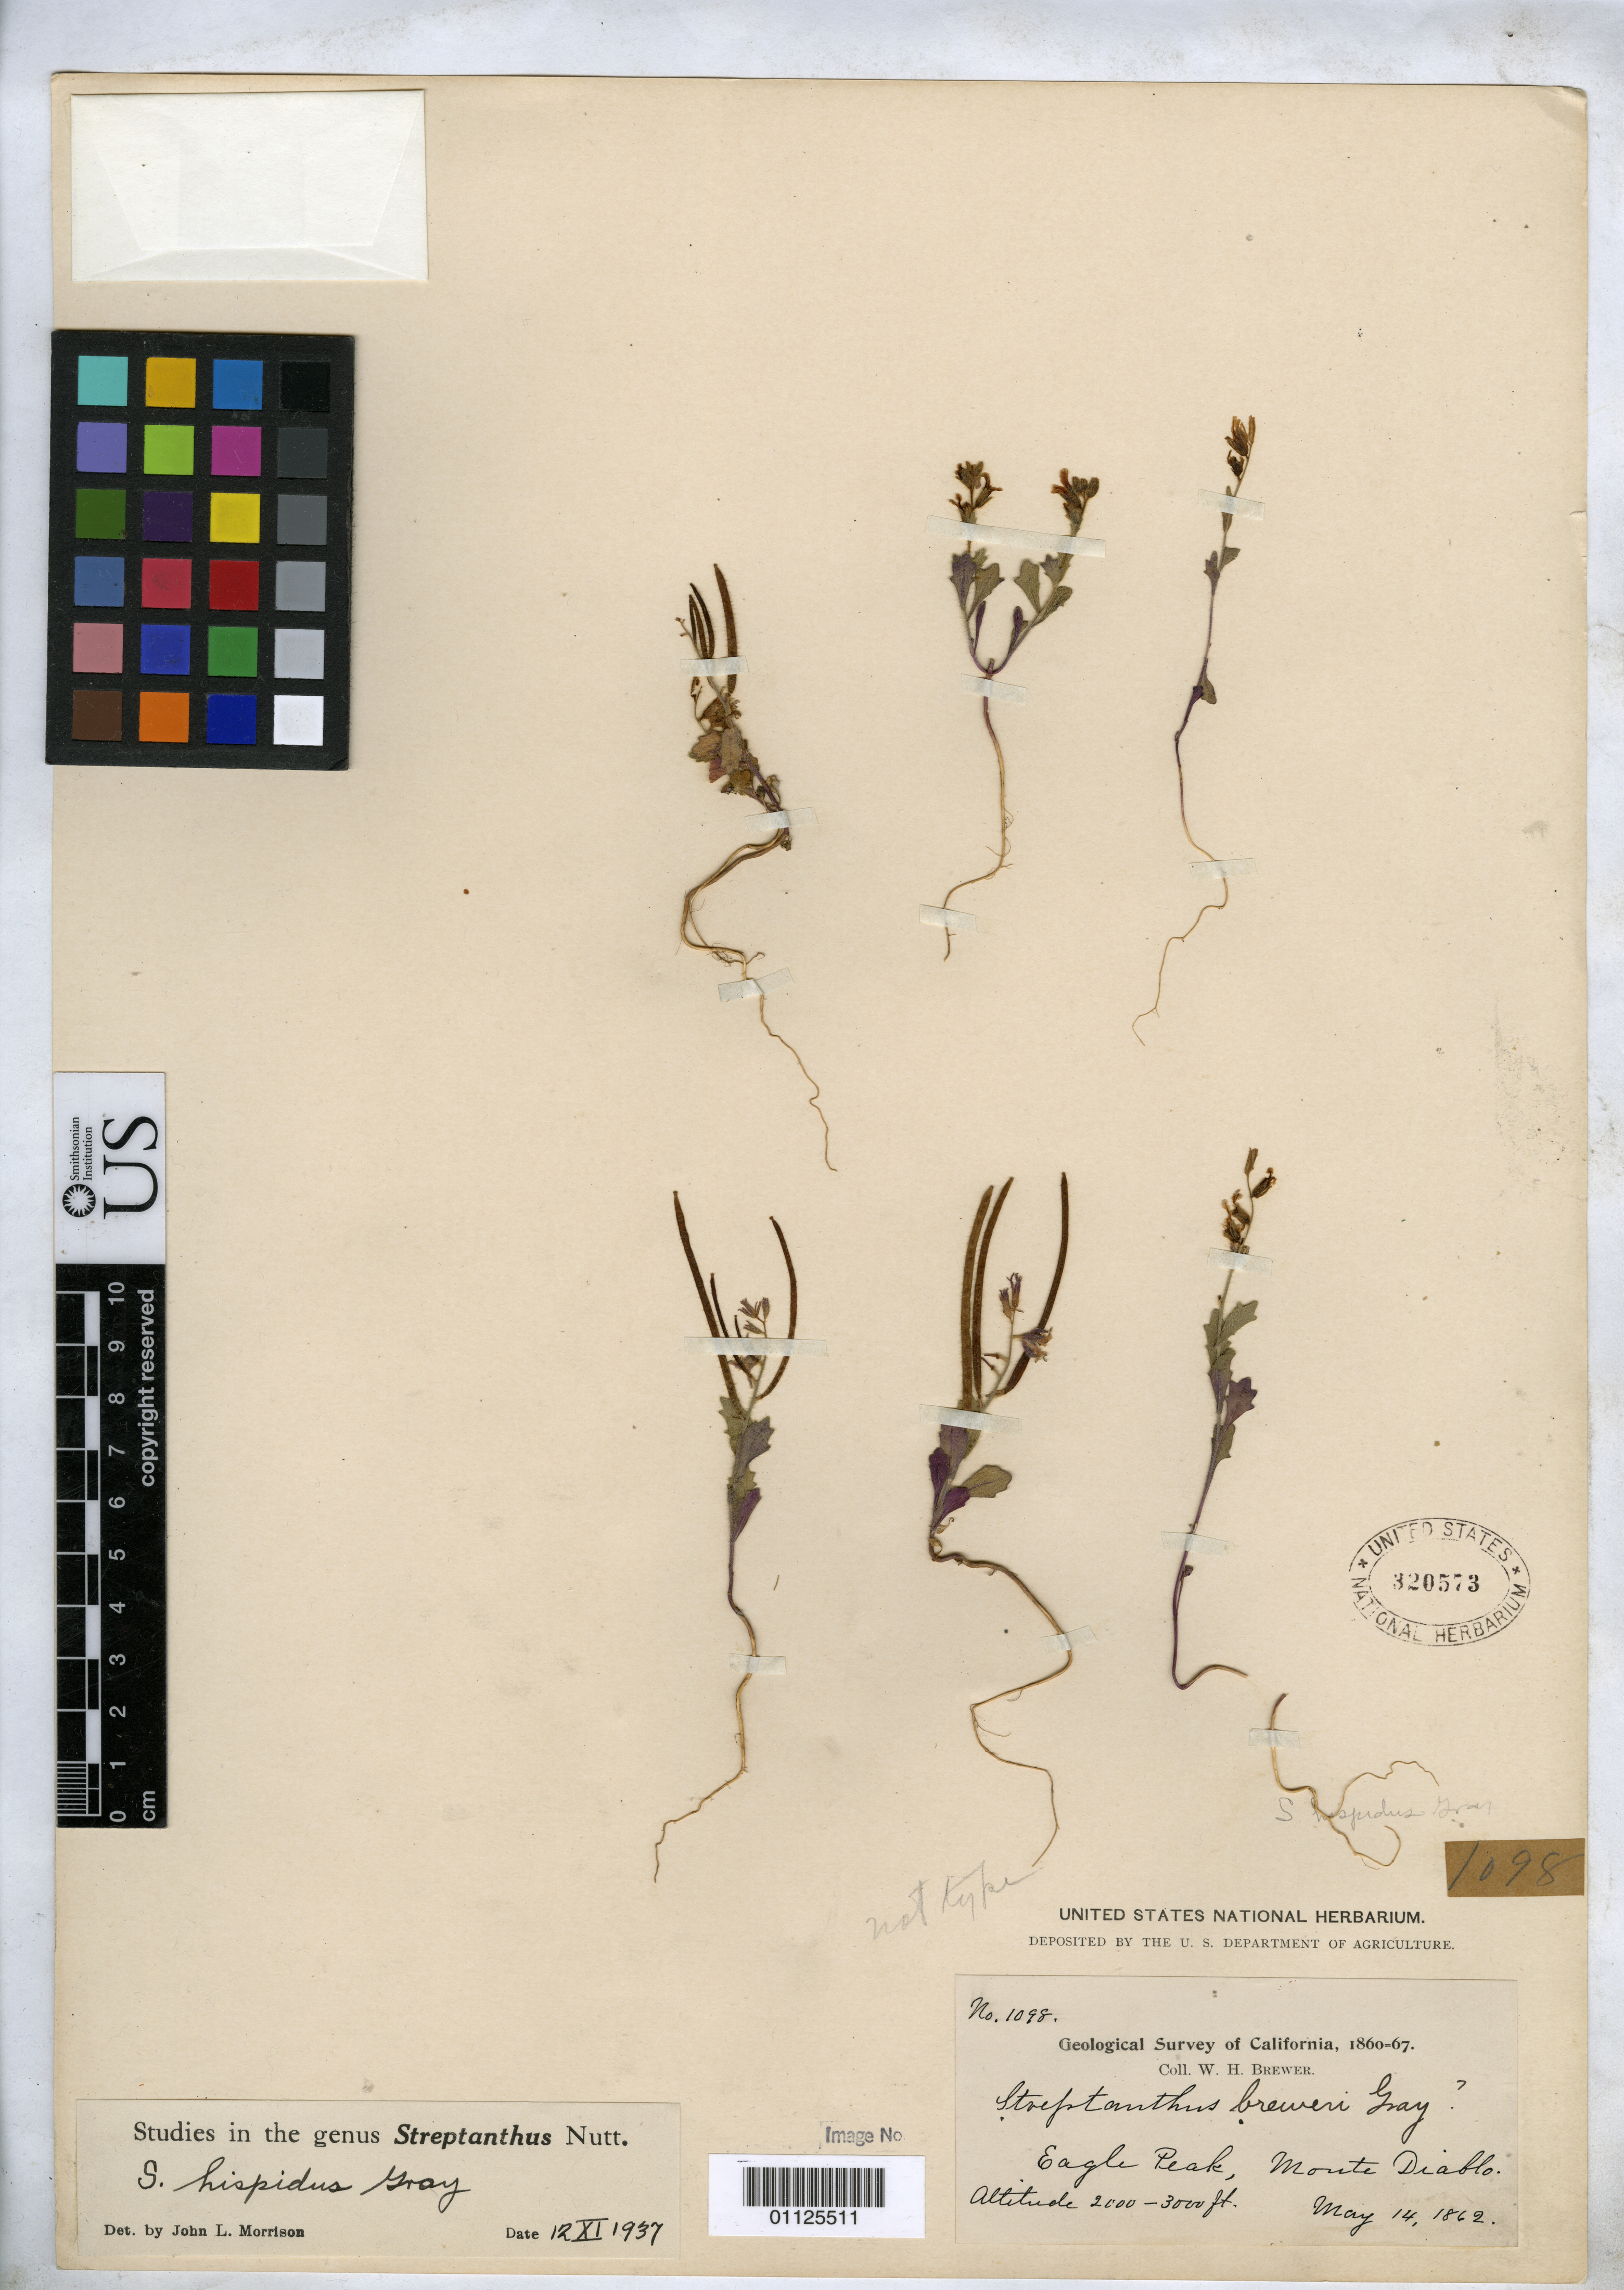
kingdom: Plantae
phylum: Tracheophyta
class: Magnoliopsida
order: Brassicales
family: Brassicaceae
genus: Streptanthus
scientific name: Streptanthus hispidus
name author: A. Gray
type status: Possible Type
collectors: W. H. Brewer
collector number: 1098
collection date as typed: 14 May 1862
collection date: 1862-05-14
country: United States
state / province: California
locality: Eagle Peak, Mt. Diablo.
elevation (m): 610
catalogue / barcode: US 320573